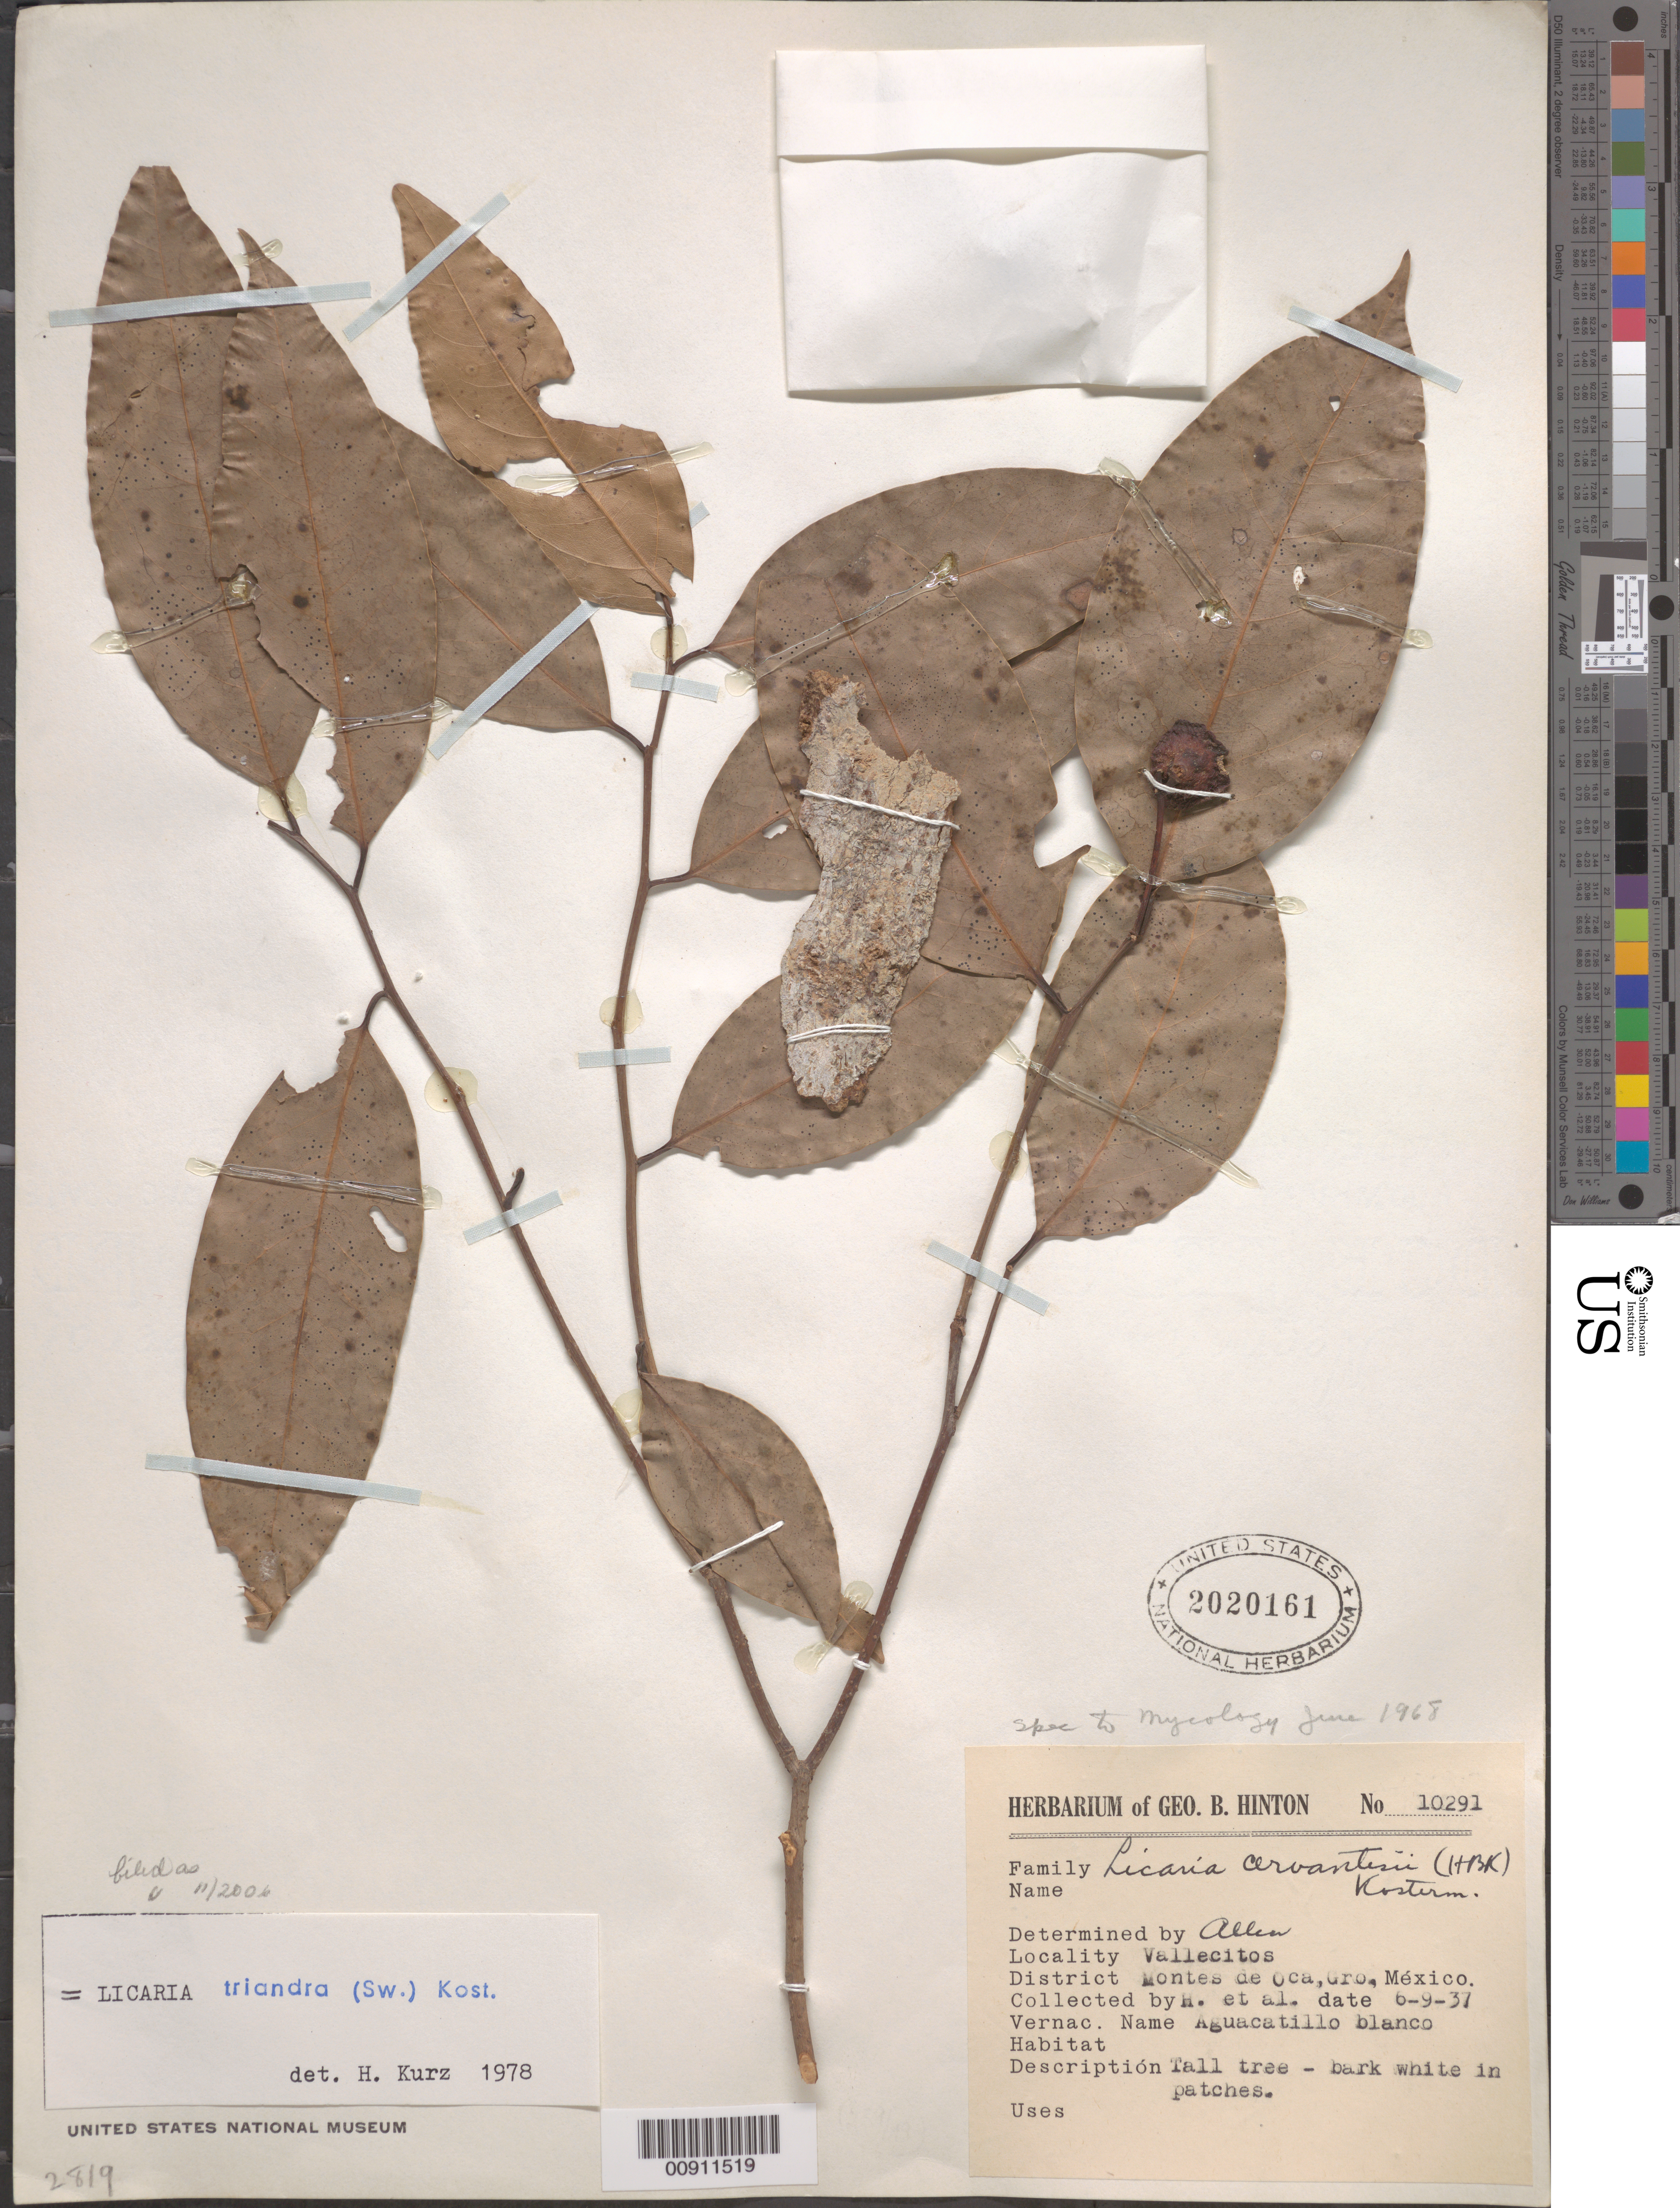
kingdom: Plantae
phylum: Tracheophyta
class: Magnoliopsida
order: Laurales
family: Lauraceae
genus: Licaria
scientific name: Licaria triandra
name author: (Sw.) Kosterm.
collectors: G. B. Hinton & et al.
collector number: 10291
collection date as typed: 09 Jun 1937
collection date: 1937-06-09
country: Mexico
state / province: Guerrero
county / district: Montes de Oca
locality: Vallecitos, District Montes de Oca, Guerrero.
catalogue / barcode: US 2020161